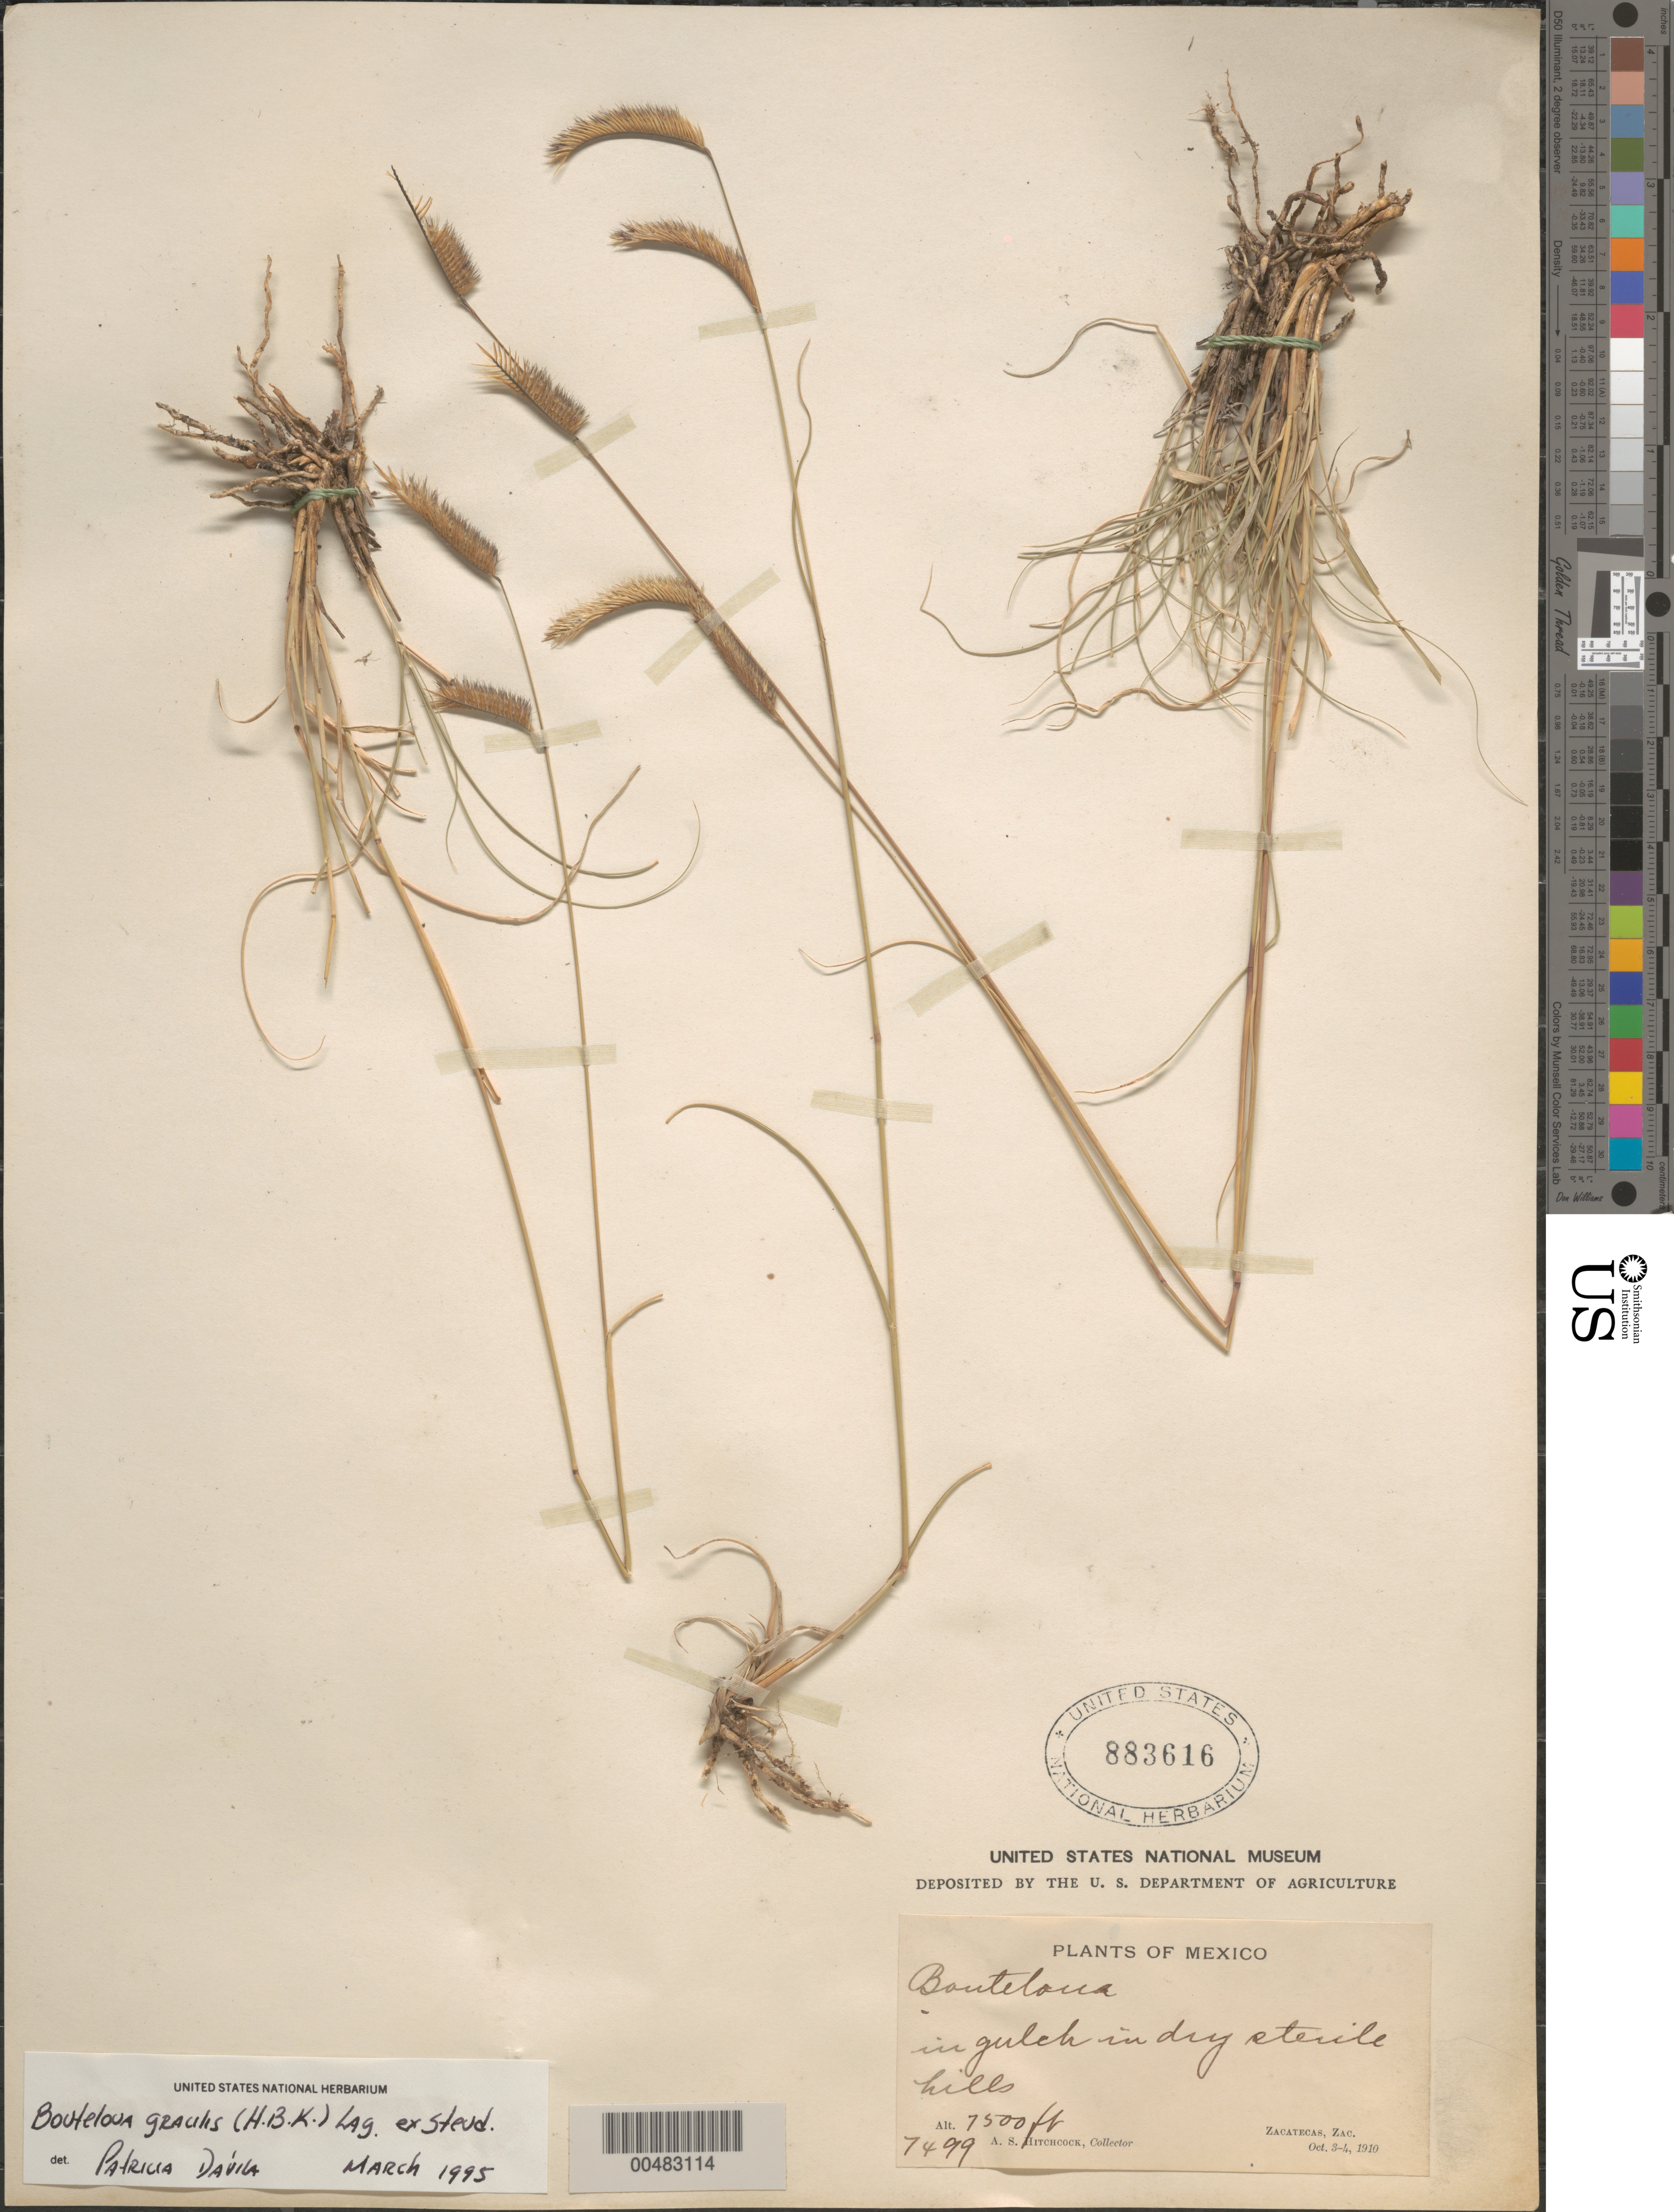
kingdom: Plantae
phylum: Tracheophyta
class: Liliopsida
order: Poales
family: Poaceae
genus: Bouteloua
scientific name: Bouteloua gracilis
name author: (Kunth) Lag. ex Griffiths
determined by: Dávila, P. D.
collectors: A. S. Hitchcock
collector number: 7499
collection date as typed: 3 Oct 1910 to 4 Oct 1910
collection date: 1910-10-03/1910-10-04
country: Mexico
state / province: Zacatecas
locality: Zacatecas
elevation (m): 2286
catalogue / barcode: US 883616